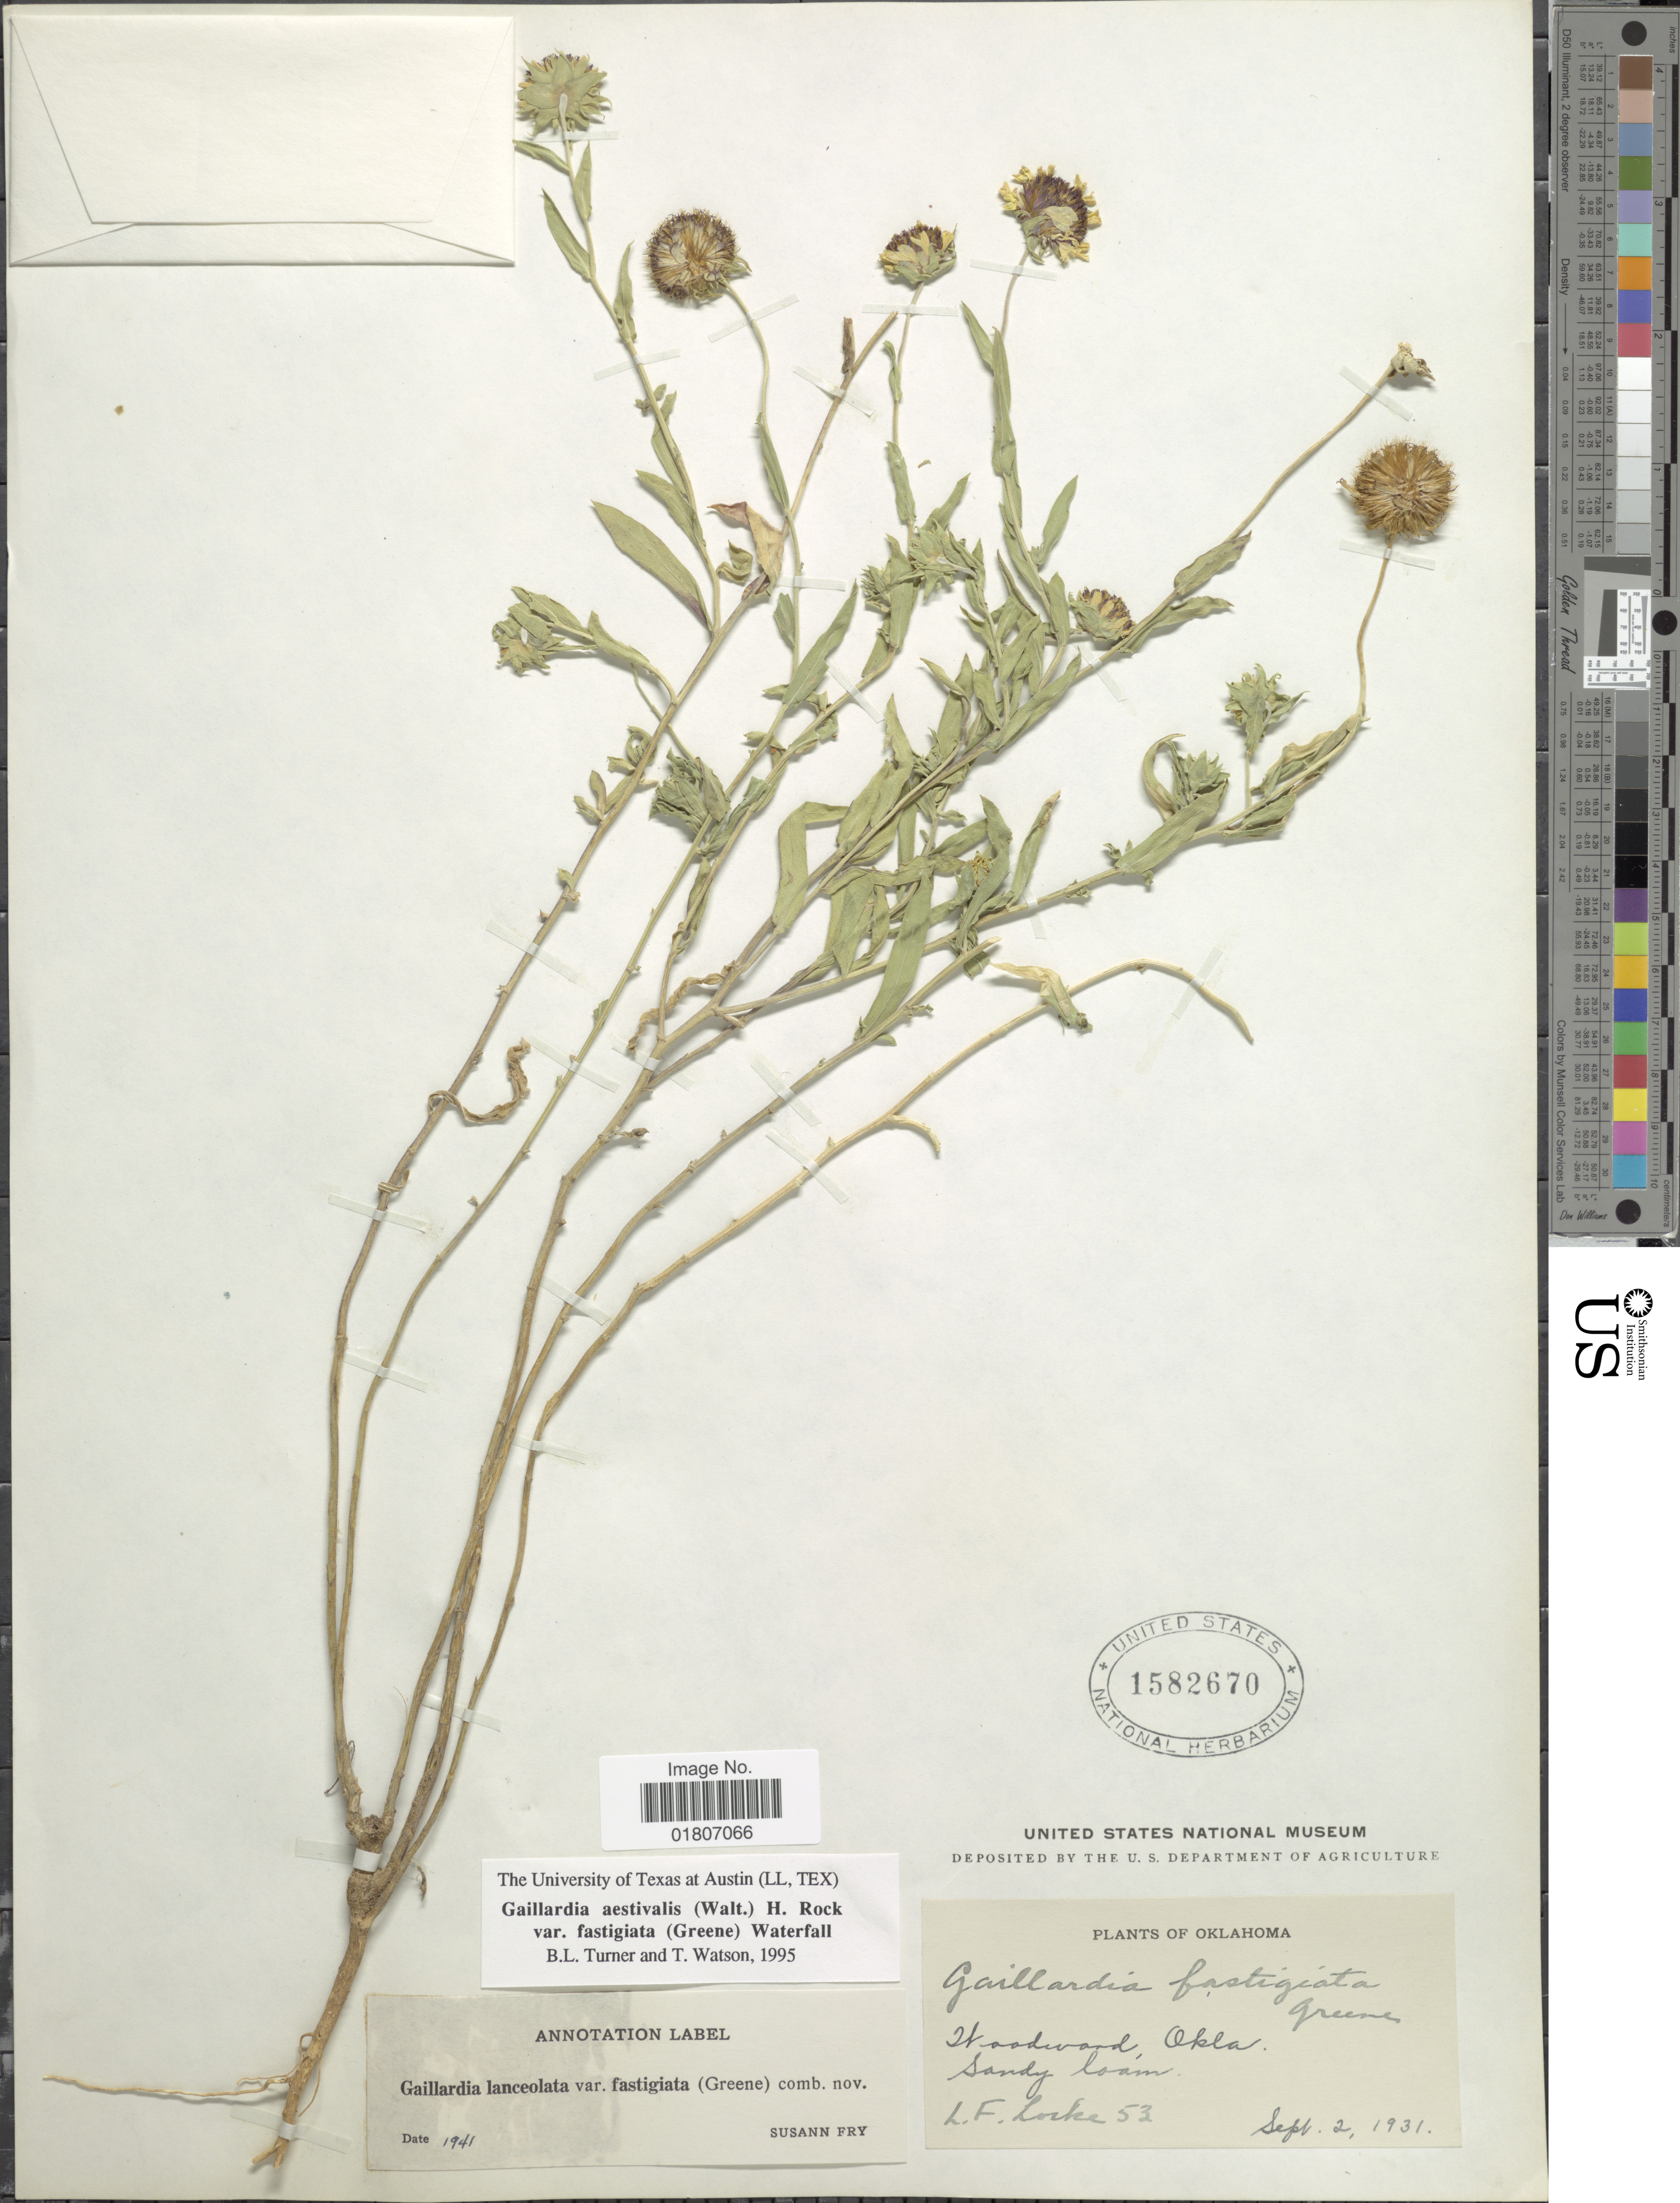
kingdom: Plantae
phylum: Tracheophyta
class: Magnoliopsida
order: Asterales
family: Asteraceae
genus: Gaillardia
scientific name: Gaillardia aestivalis var. fastigiata (indet)?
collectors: L. Locke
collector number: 53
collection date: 1931-09-02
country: United States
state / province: Oklahoma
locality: Woodward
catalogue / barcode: US 1582670